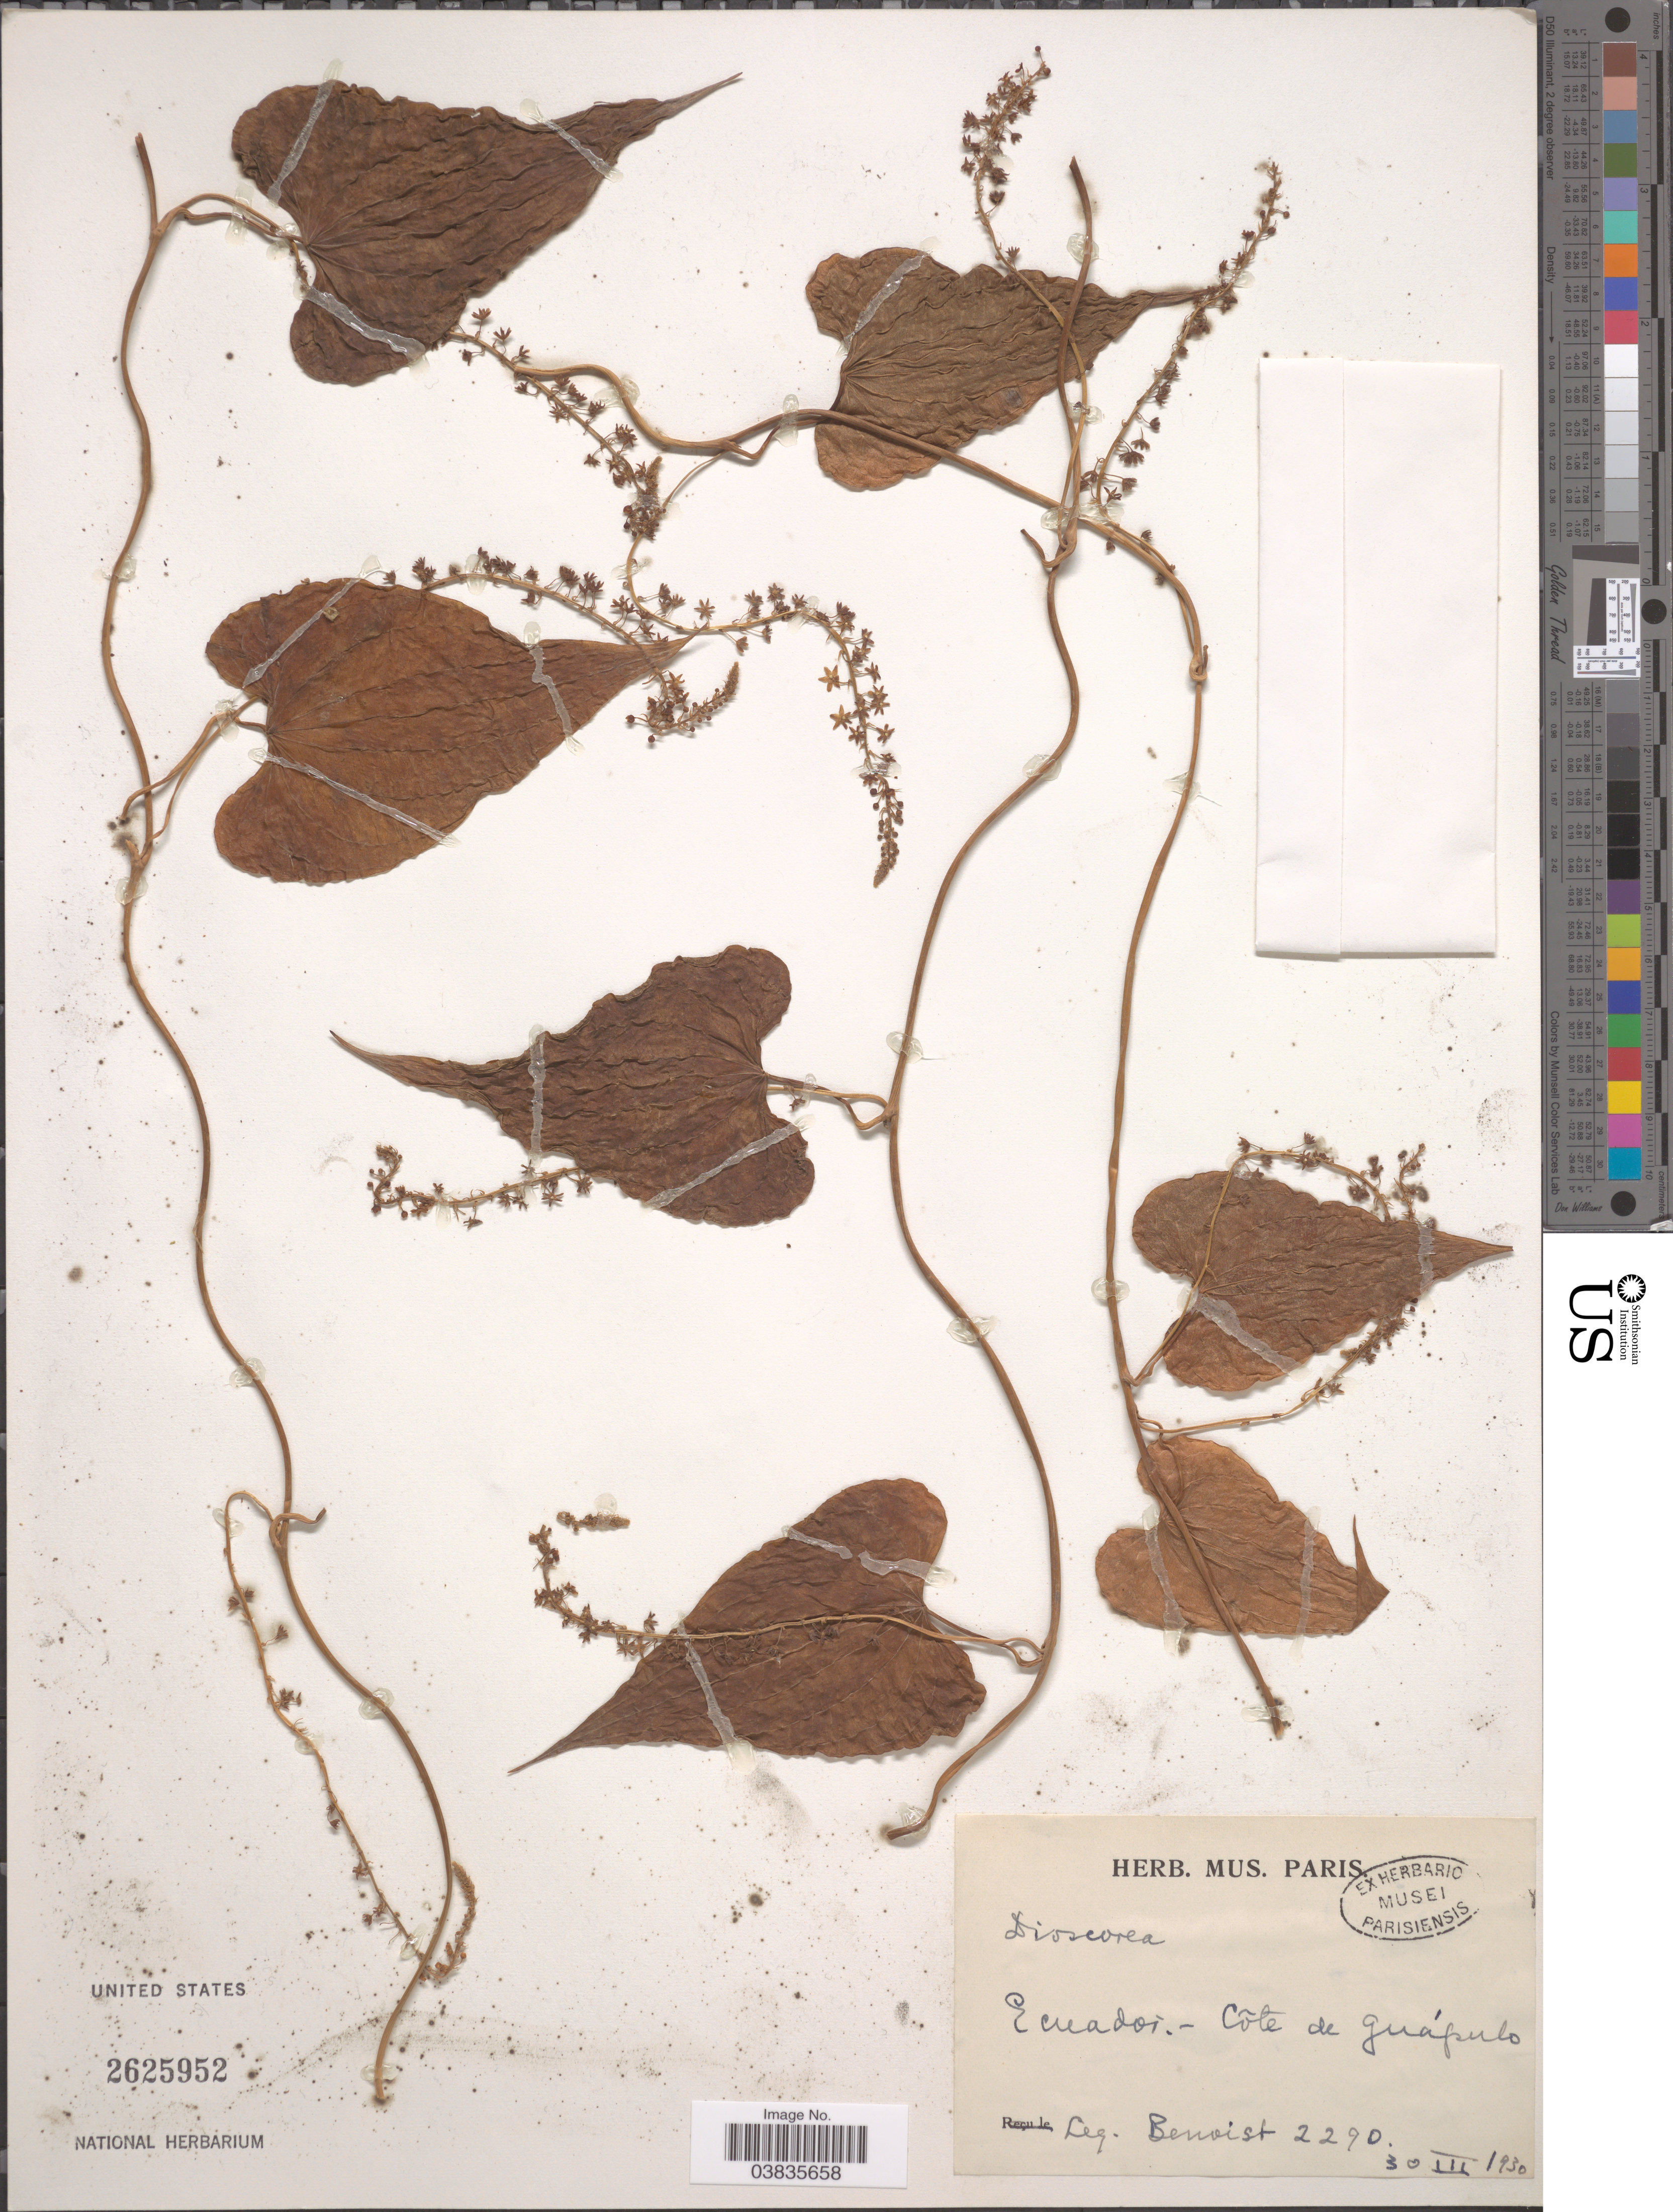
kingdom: Plantae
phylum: Tracheophyta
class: Liliopsida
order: Dioscoreales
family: Dioscoreaceae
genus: Dioscorea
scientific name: Dioscorea sp.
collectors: -- Benoist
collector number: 2290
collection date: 1930-03-30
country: Ecuador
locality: Côte de Guápulo.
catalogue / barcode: US 2625952